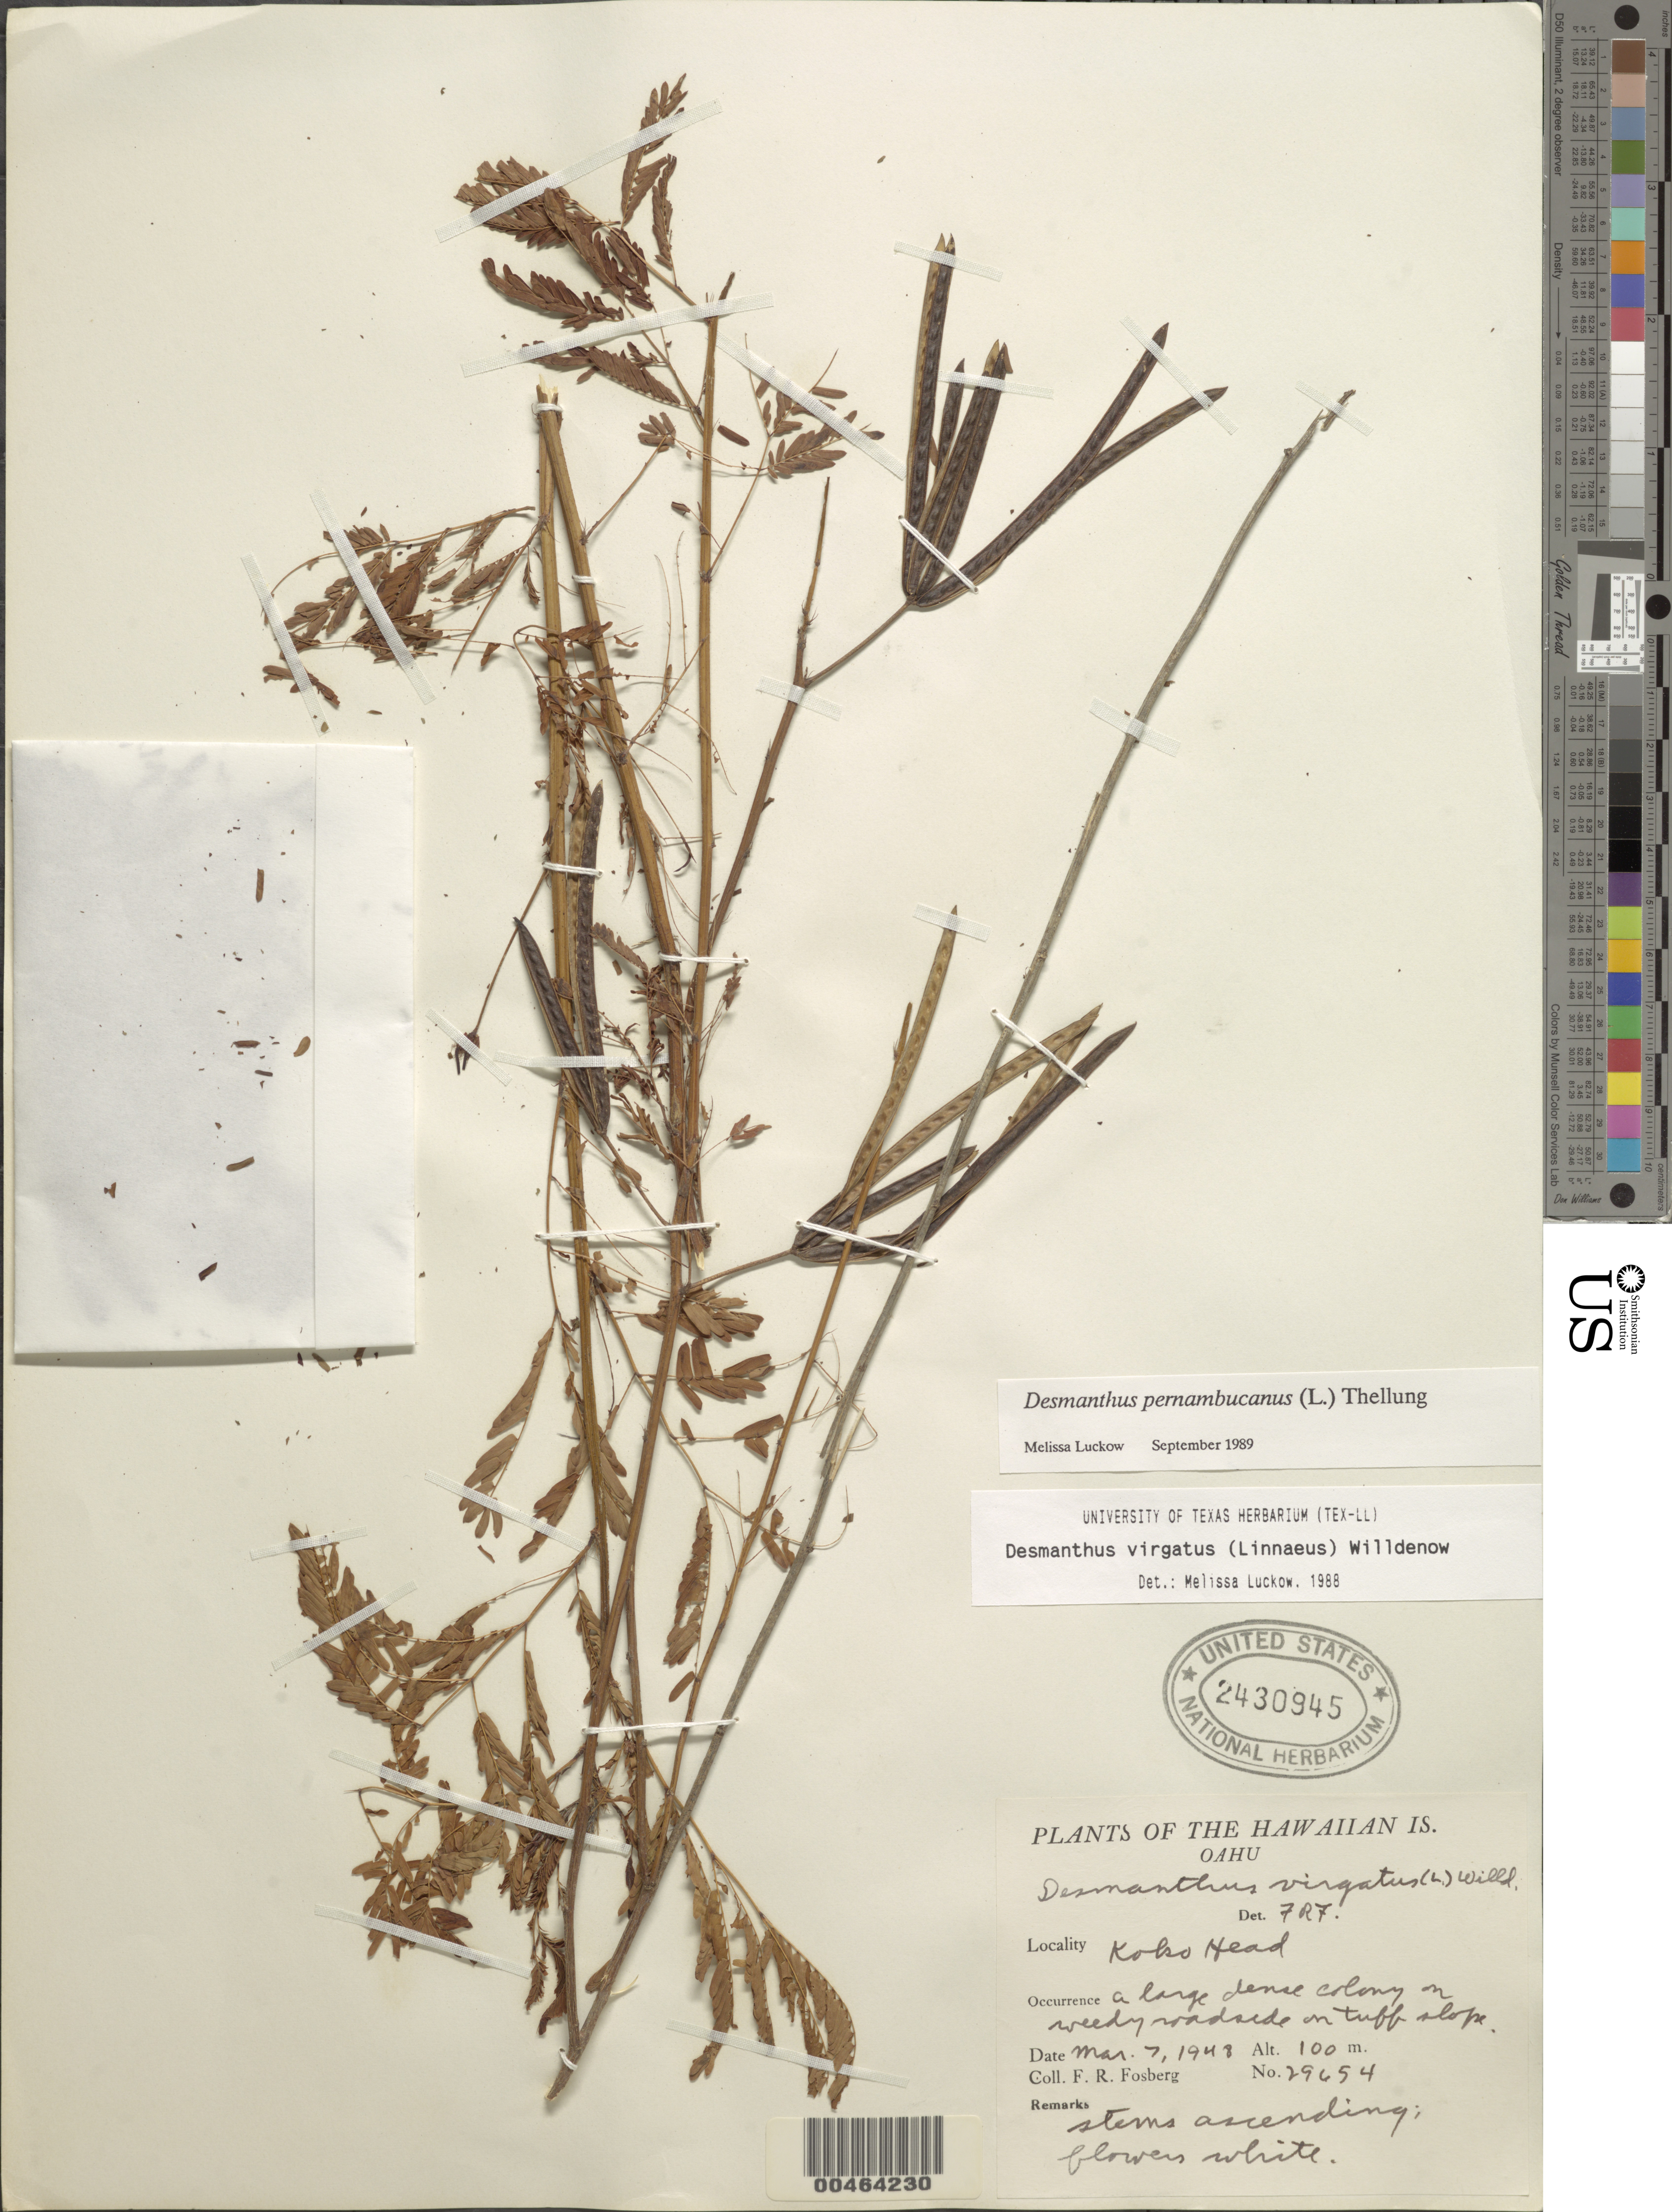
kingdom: Plantae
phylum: Tracheophyta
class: Magnoliopsida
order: Fabales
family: Fabaceae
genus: Desmanthus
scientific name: Desmanthus pernambucanus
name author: (L.) Thell.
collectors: F. R. Fosberg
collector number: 29654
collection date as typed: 7 Mar 1948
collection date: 1948-03-07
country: United States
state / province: Hawaii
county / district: Honolulu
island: Oahu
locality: Koko Head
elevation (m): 100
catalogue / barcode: US 2430945